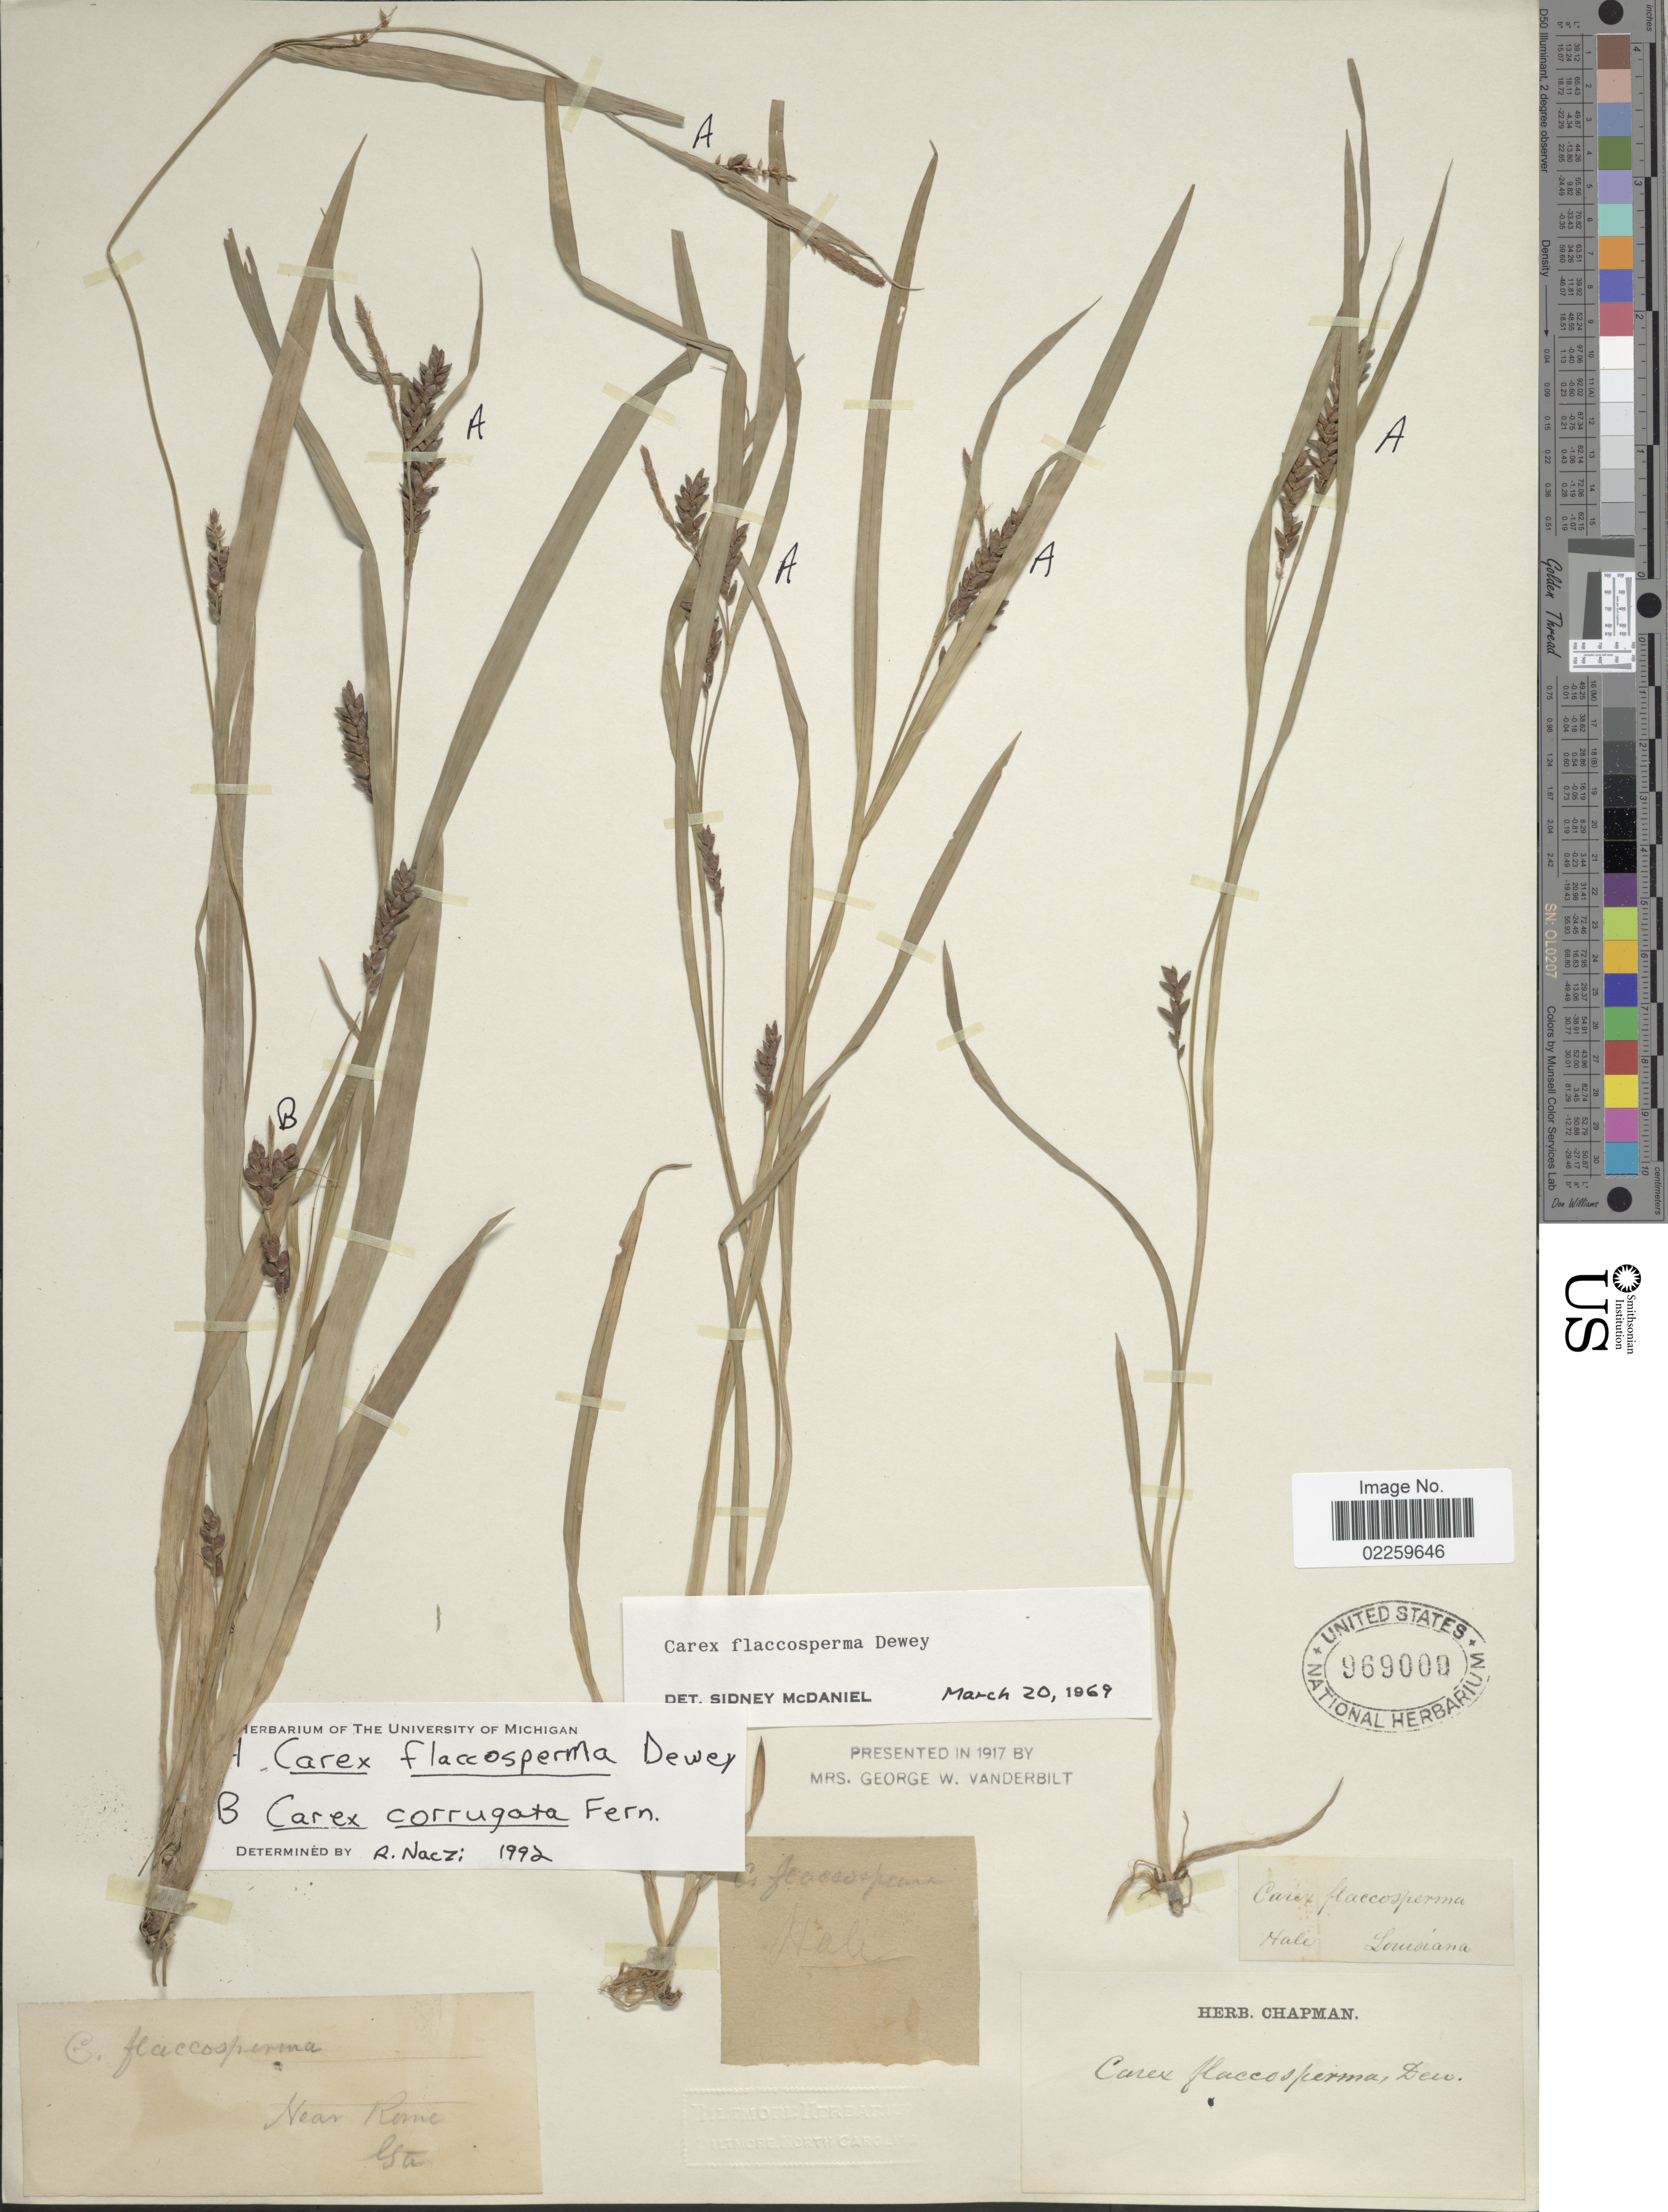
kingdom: Plantae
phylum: Tracheophyta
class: Liliopsida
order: Poales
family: Cyperaceae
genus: Carex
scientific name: Carex corrugata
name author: Fernald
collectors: -- Hale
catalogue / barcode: US 969000-2